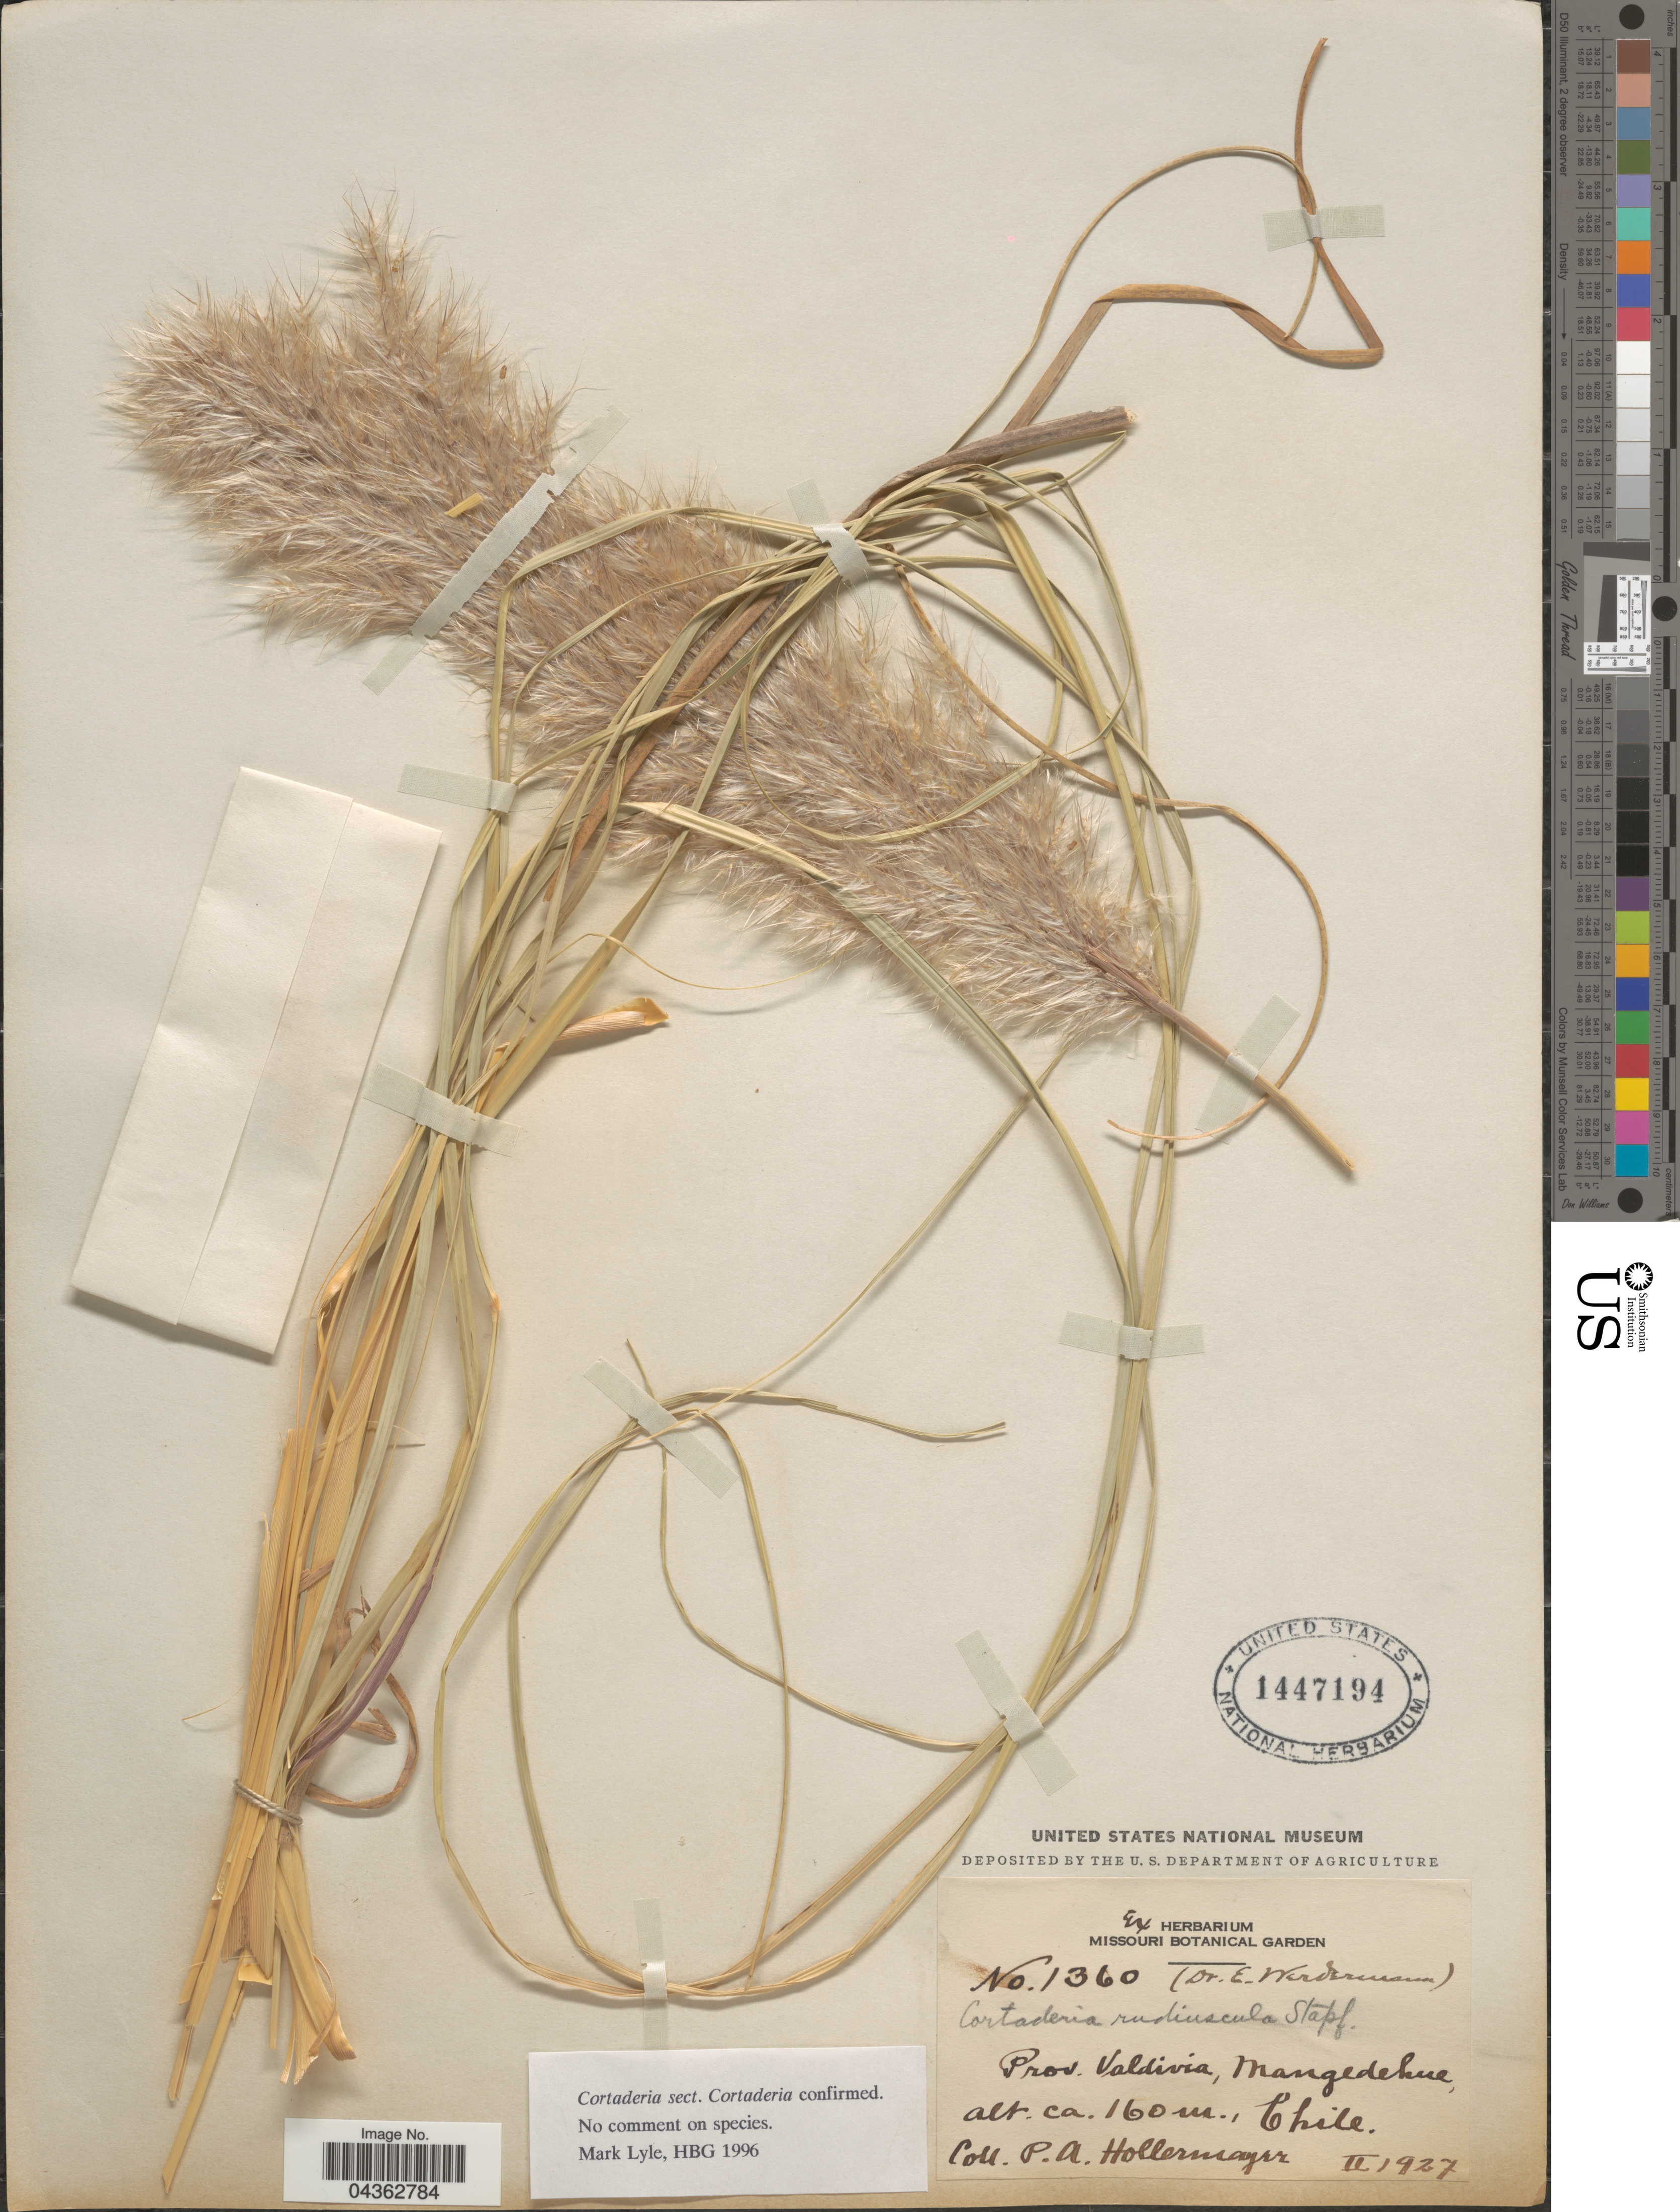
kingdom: Plantae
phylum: Tracheophyta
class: Liliopsida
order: Poales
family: Poaceae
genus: Cortaderia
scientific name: Cortaderia rudiuscula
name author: Stapf in Gardner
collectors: P. Hollermayer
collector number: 1360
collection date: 1927-02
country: Chile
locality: Prov. Valdivia, Mangedehue.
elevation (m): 160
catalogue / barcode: US 1447194